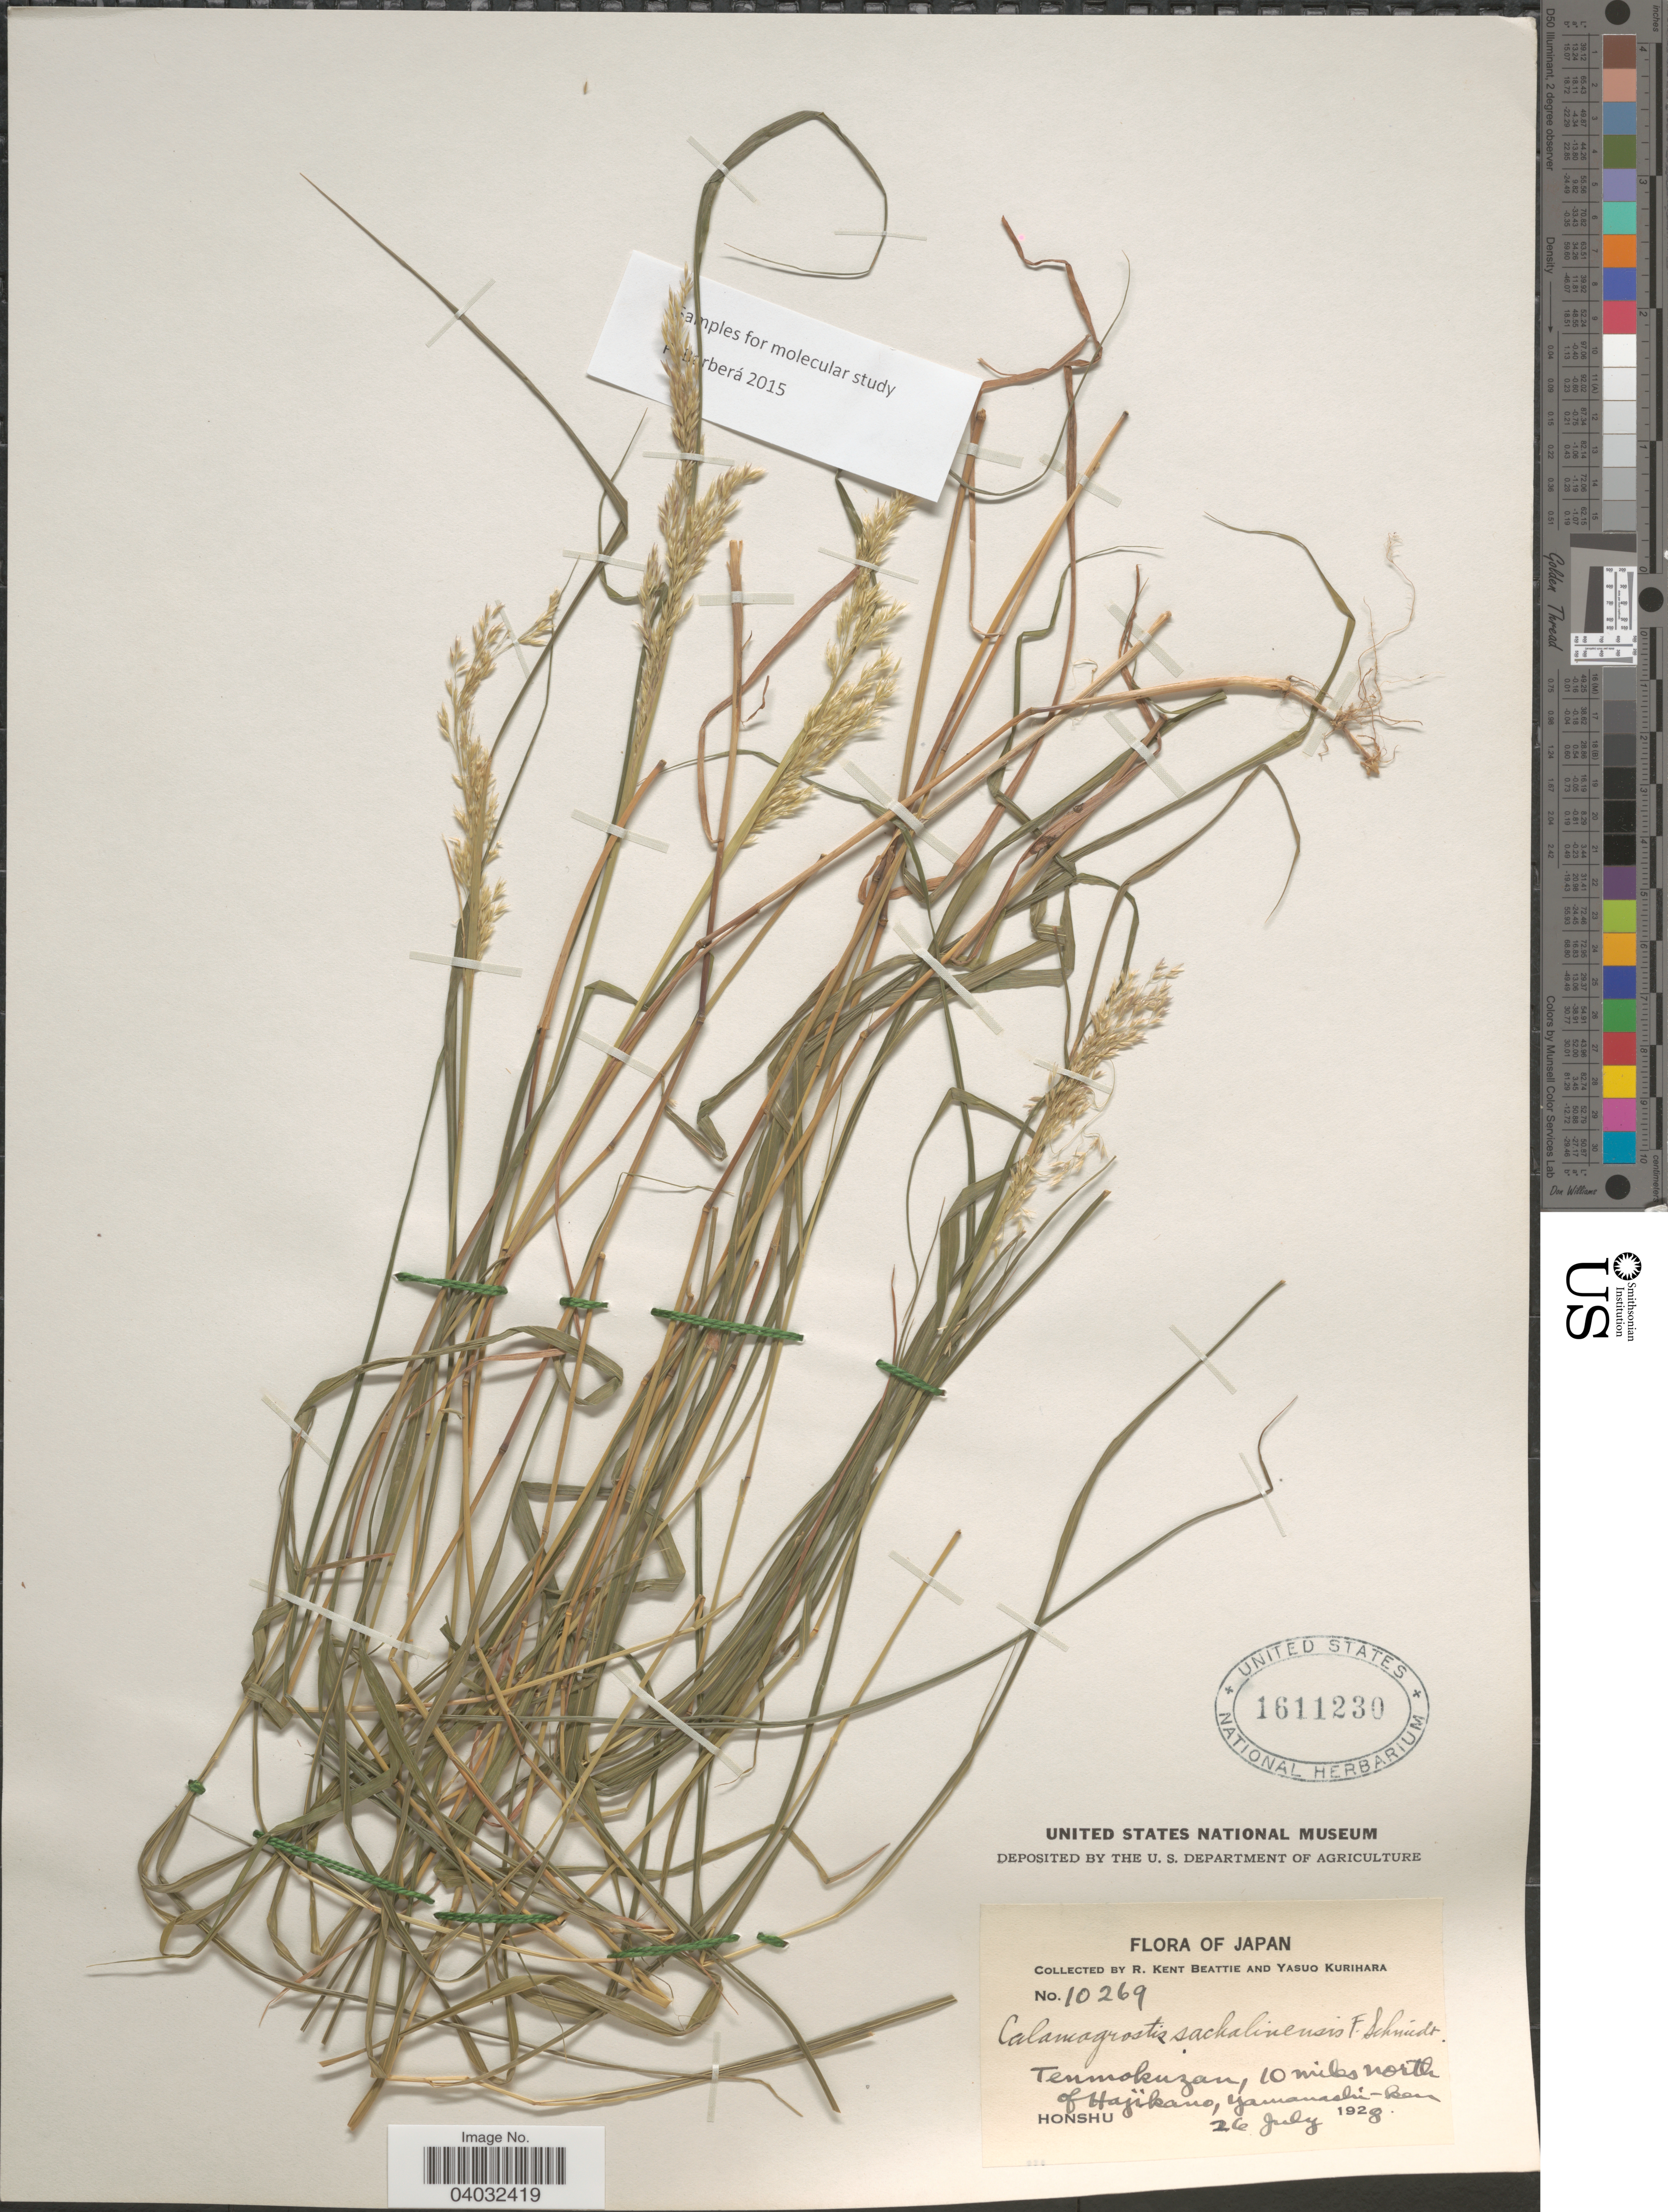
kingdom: Plantae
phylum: Tracheophyta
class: Liliopsida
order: Poales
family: Poaceae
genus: Calamagrostis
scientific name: Calamagrostis sachalinensis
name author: F. Schmidt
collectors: R. K. Beattie & Y. Kurihara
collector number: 10269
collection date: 1928-07-26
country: Japan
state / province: Yamanasi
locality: Tenmokuzan, 10 miles north of Hajikano, Yamanashi-ken. Honshu.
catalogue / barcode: US 1611230